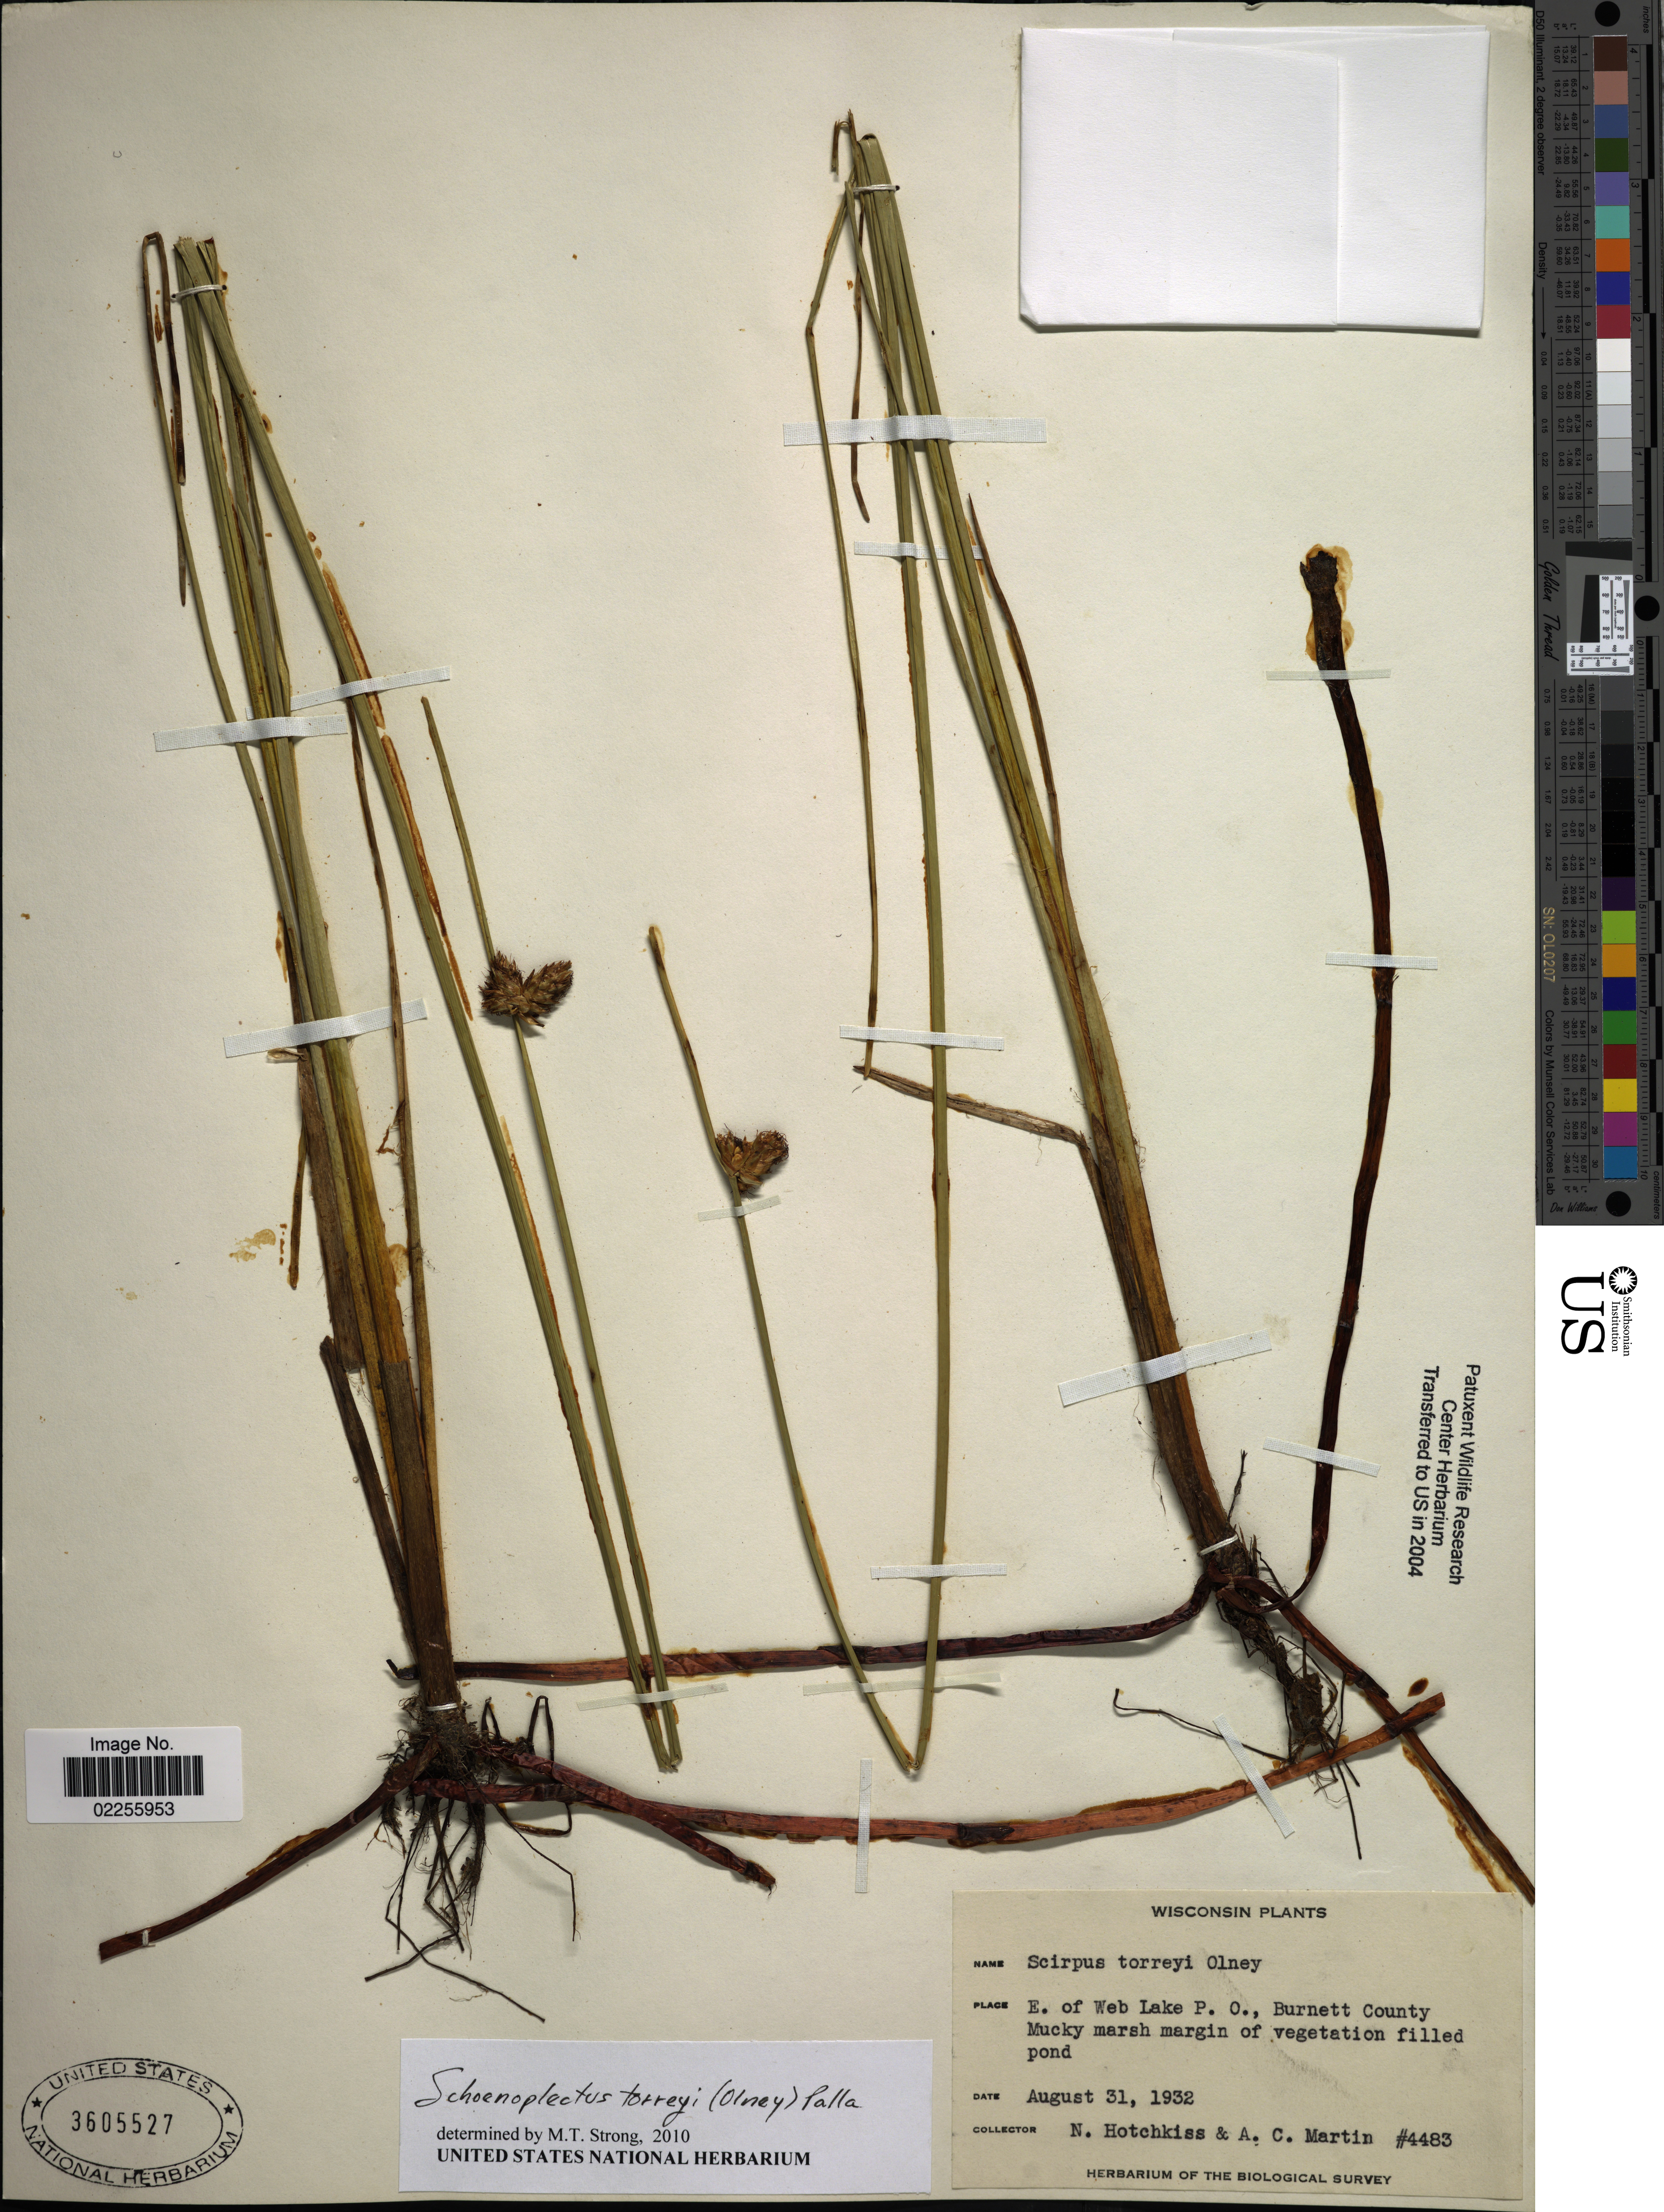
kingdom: Plantae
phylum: Tracheophyta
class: Liliopsida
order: Poales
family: Cyperaceae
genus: Schoenoplectus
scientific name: Schoenoplectus torreyi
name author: (Olney) Palla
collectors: N. Hotchkiss & A. C. Martin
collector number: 4483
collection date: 1932-08-31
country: United States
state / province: Wisconsin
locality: E. of Web Lake P.O., Burnett County mucky marsh margin of vegetation filled pond.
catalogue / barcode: US 3605527